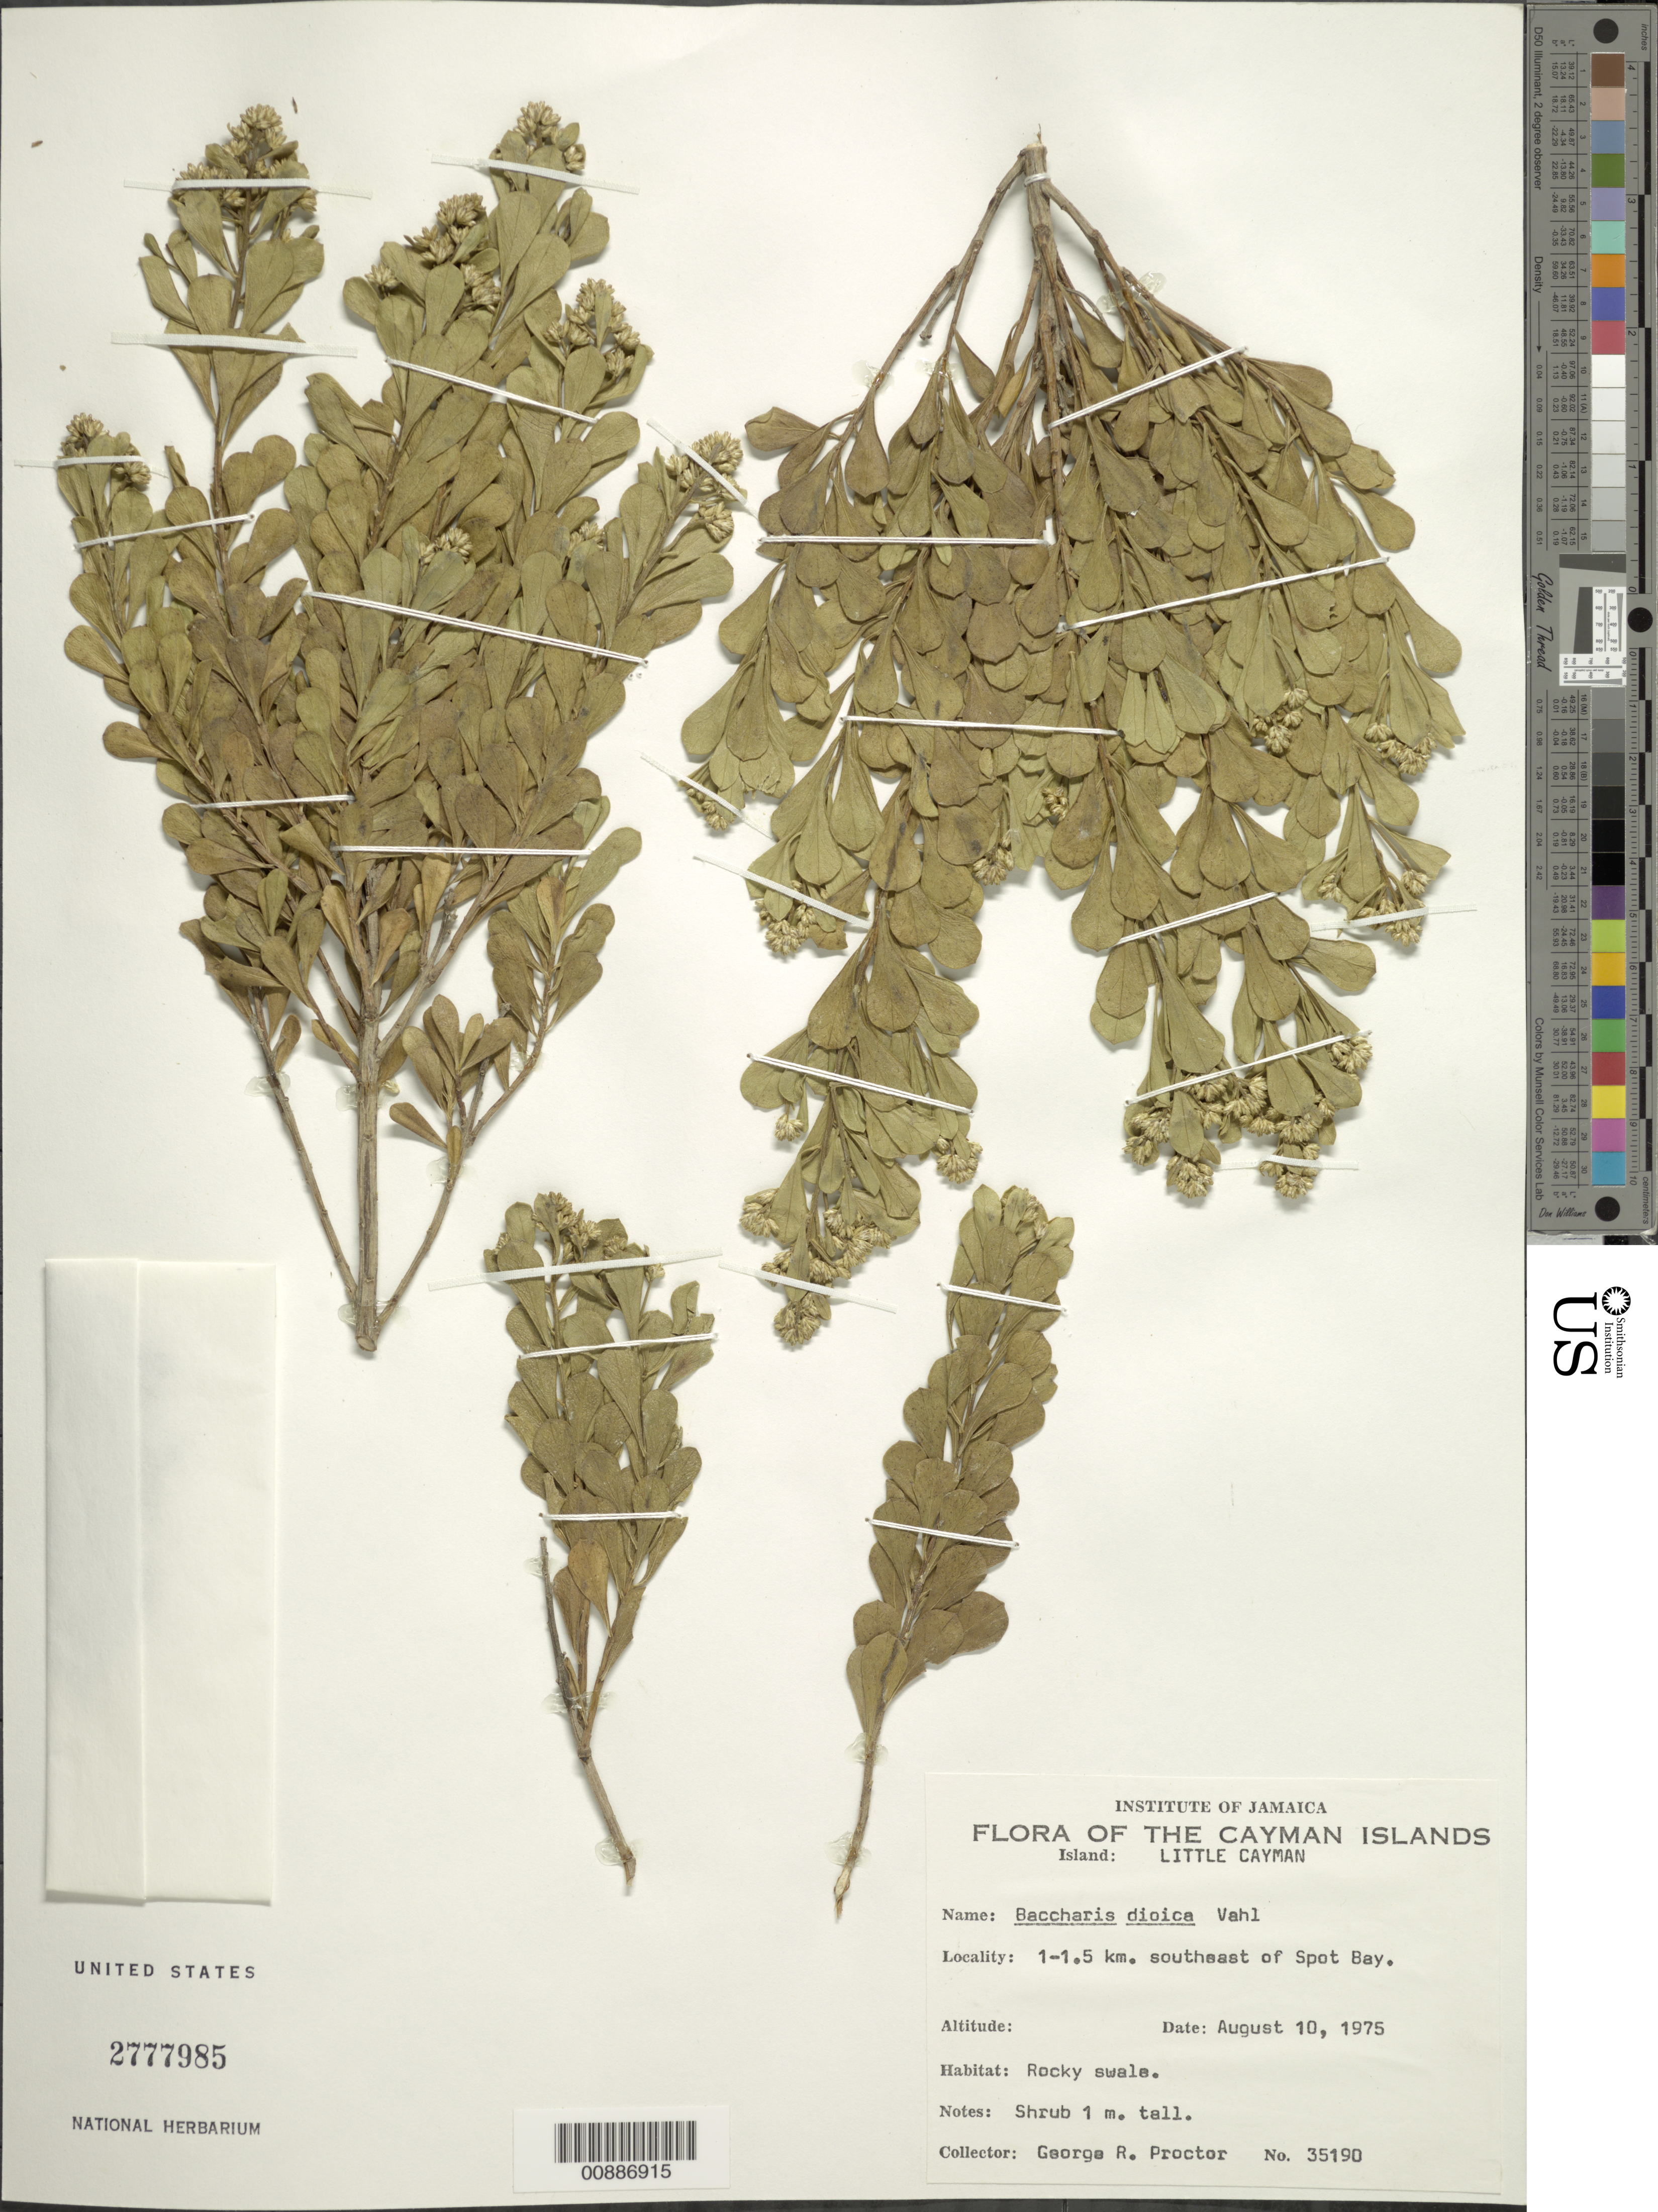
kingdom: Plantae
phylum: Tracheophyta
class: Magnoliopsida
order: Asterales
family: Asteraceae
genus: Baccharis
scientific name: Baccharis dioica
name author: Vahl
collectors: G. R. Proctor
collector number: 35190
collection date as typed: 10 Aug 1975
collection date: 1975-08-10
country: Cayman Islands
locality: Little Cayman; 1-1.5 km southeast of Spot Bay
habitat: Rocky swale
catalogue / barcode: US 1777985